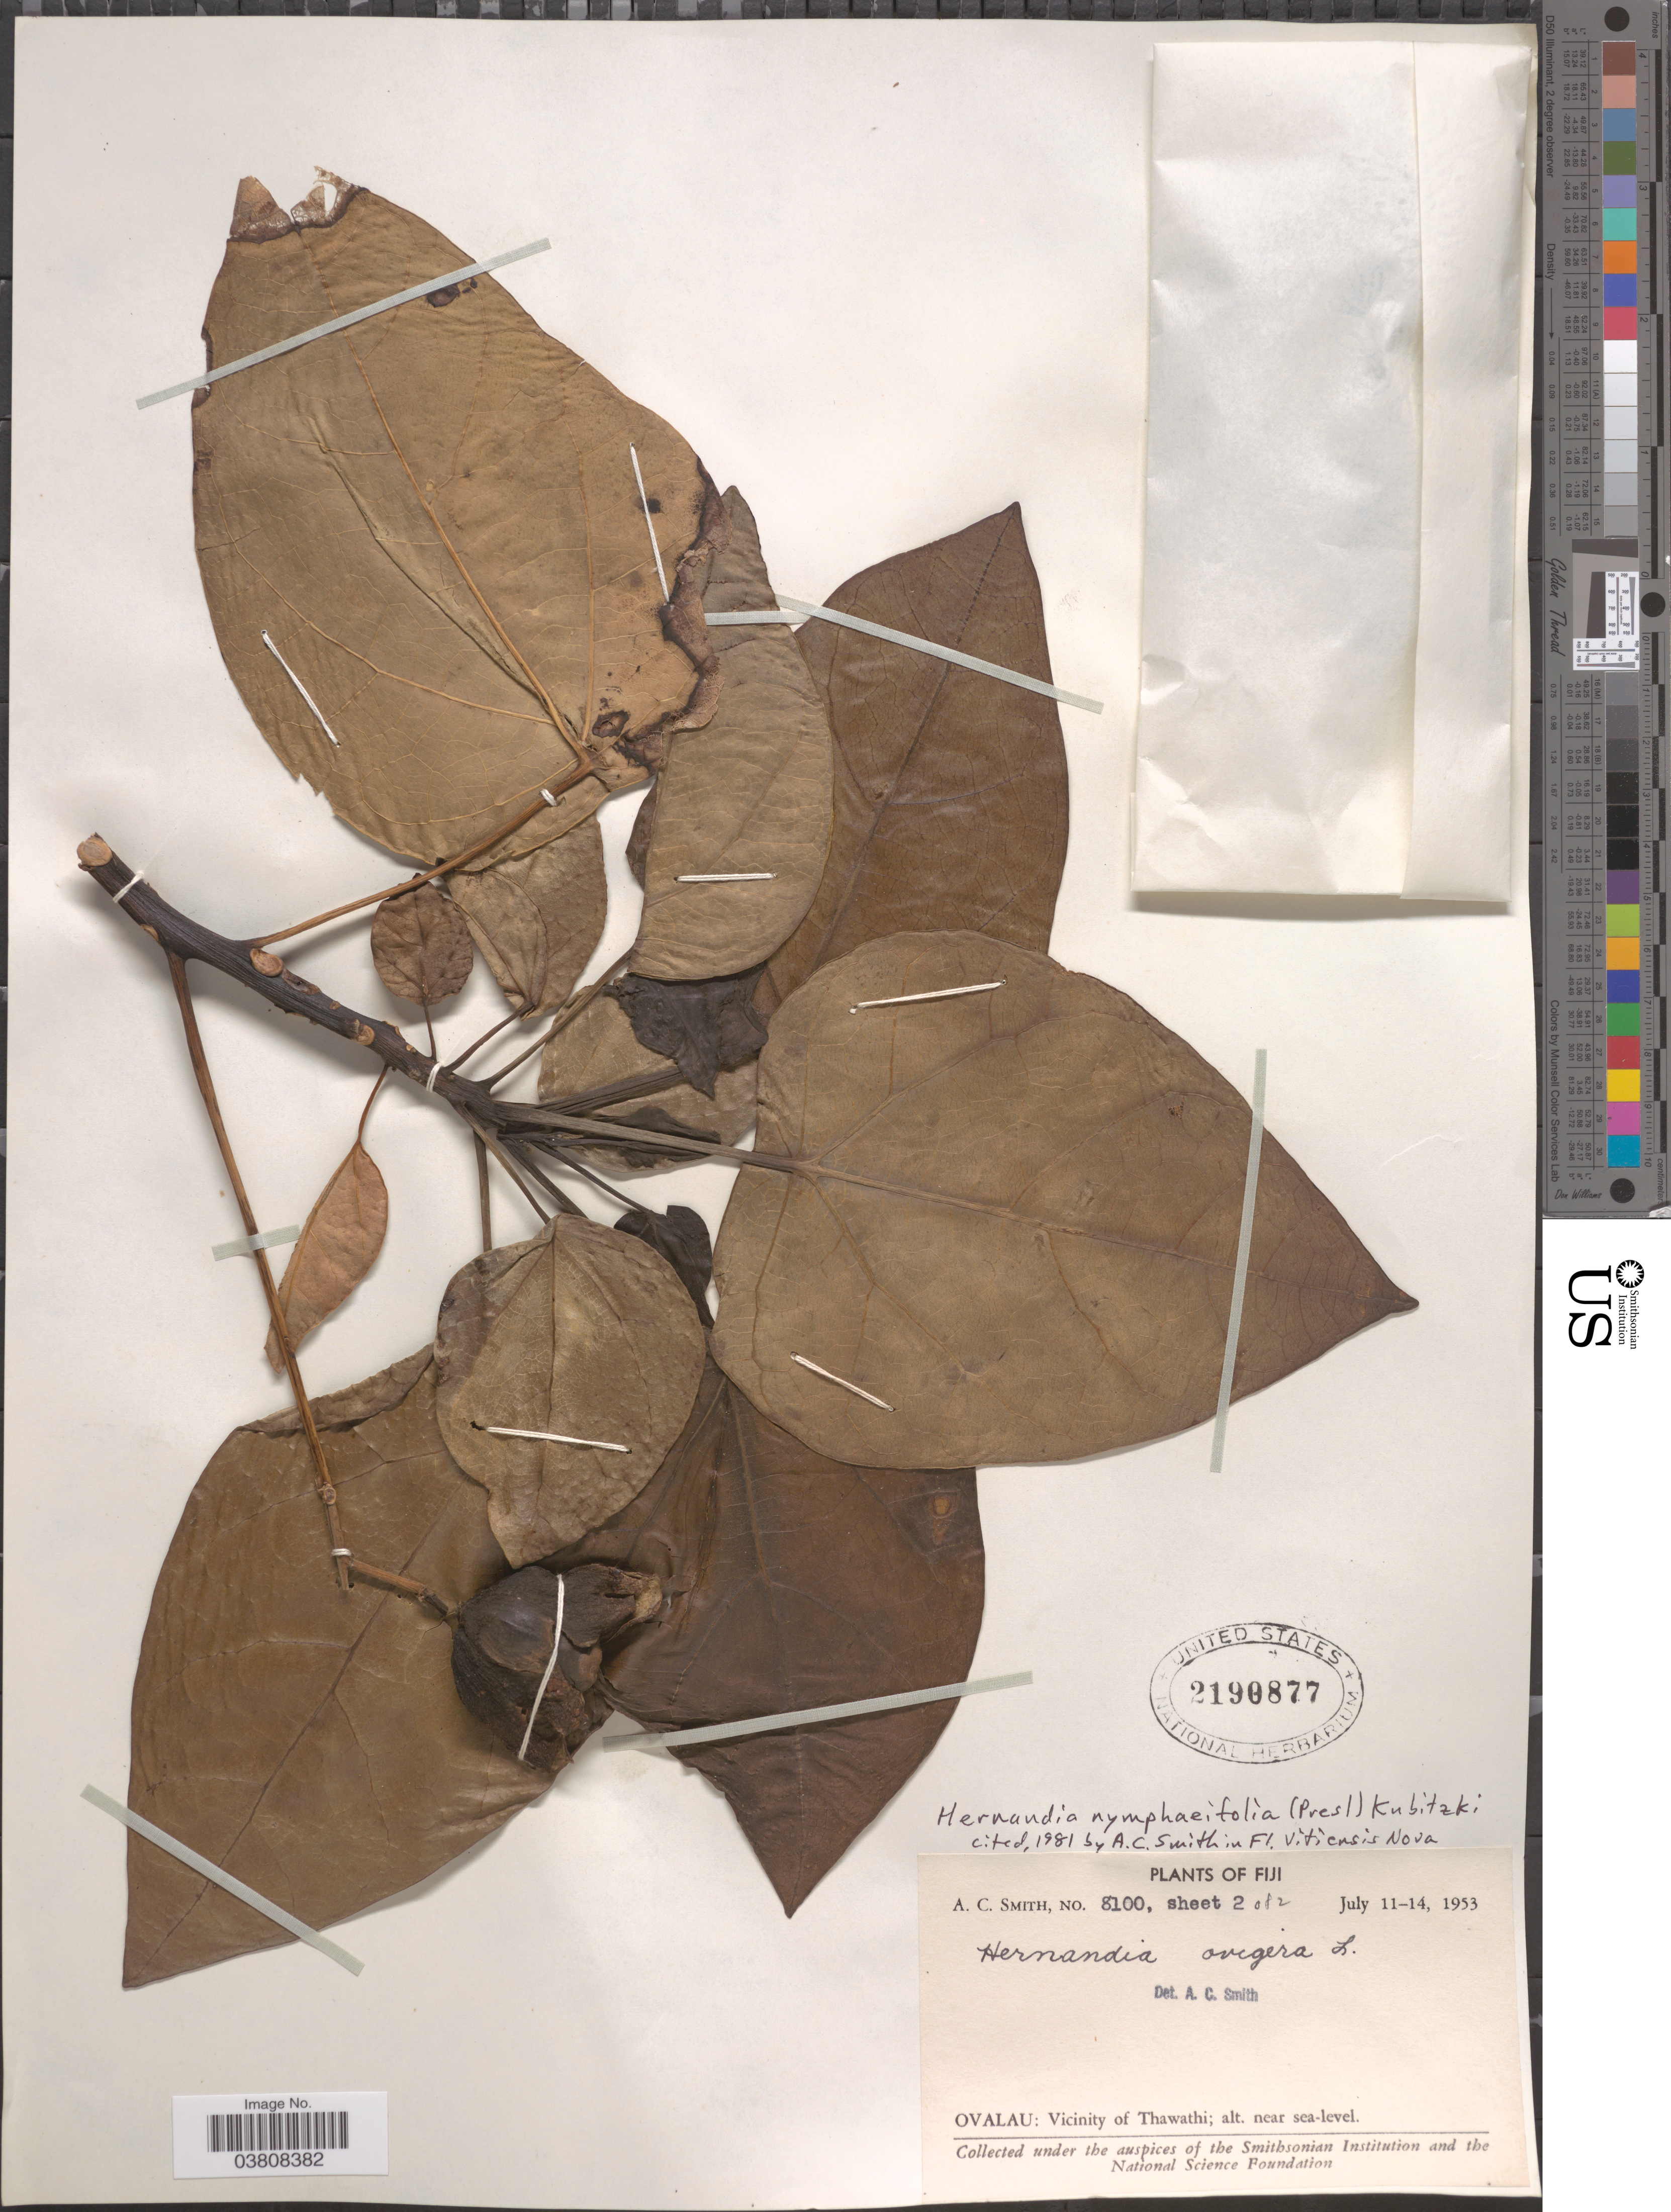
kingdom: Plantae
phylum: Tracheophyta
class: Magnoliopsida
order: Laurales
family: Hernandiaceae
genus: Hernandia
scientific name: Hernandia nymphaeifolia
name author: (C. Presl) Kubitzki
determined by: Strong, Mark T., (BOT), Smithsonian Institution - National Museum of Natural History (UNITED STATES)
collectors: A. C. Smith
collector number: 8100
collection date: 1953-07-11/1953-07-14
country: Fiji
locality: Ovalau: Vicinity of Thawathi.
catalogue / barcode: US 2190877